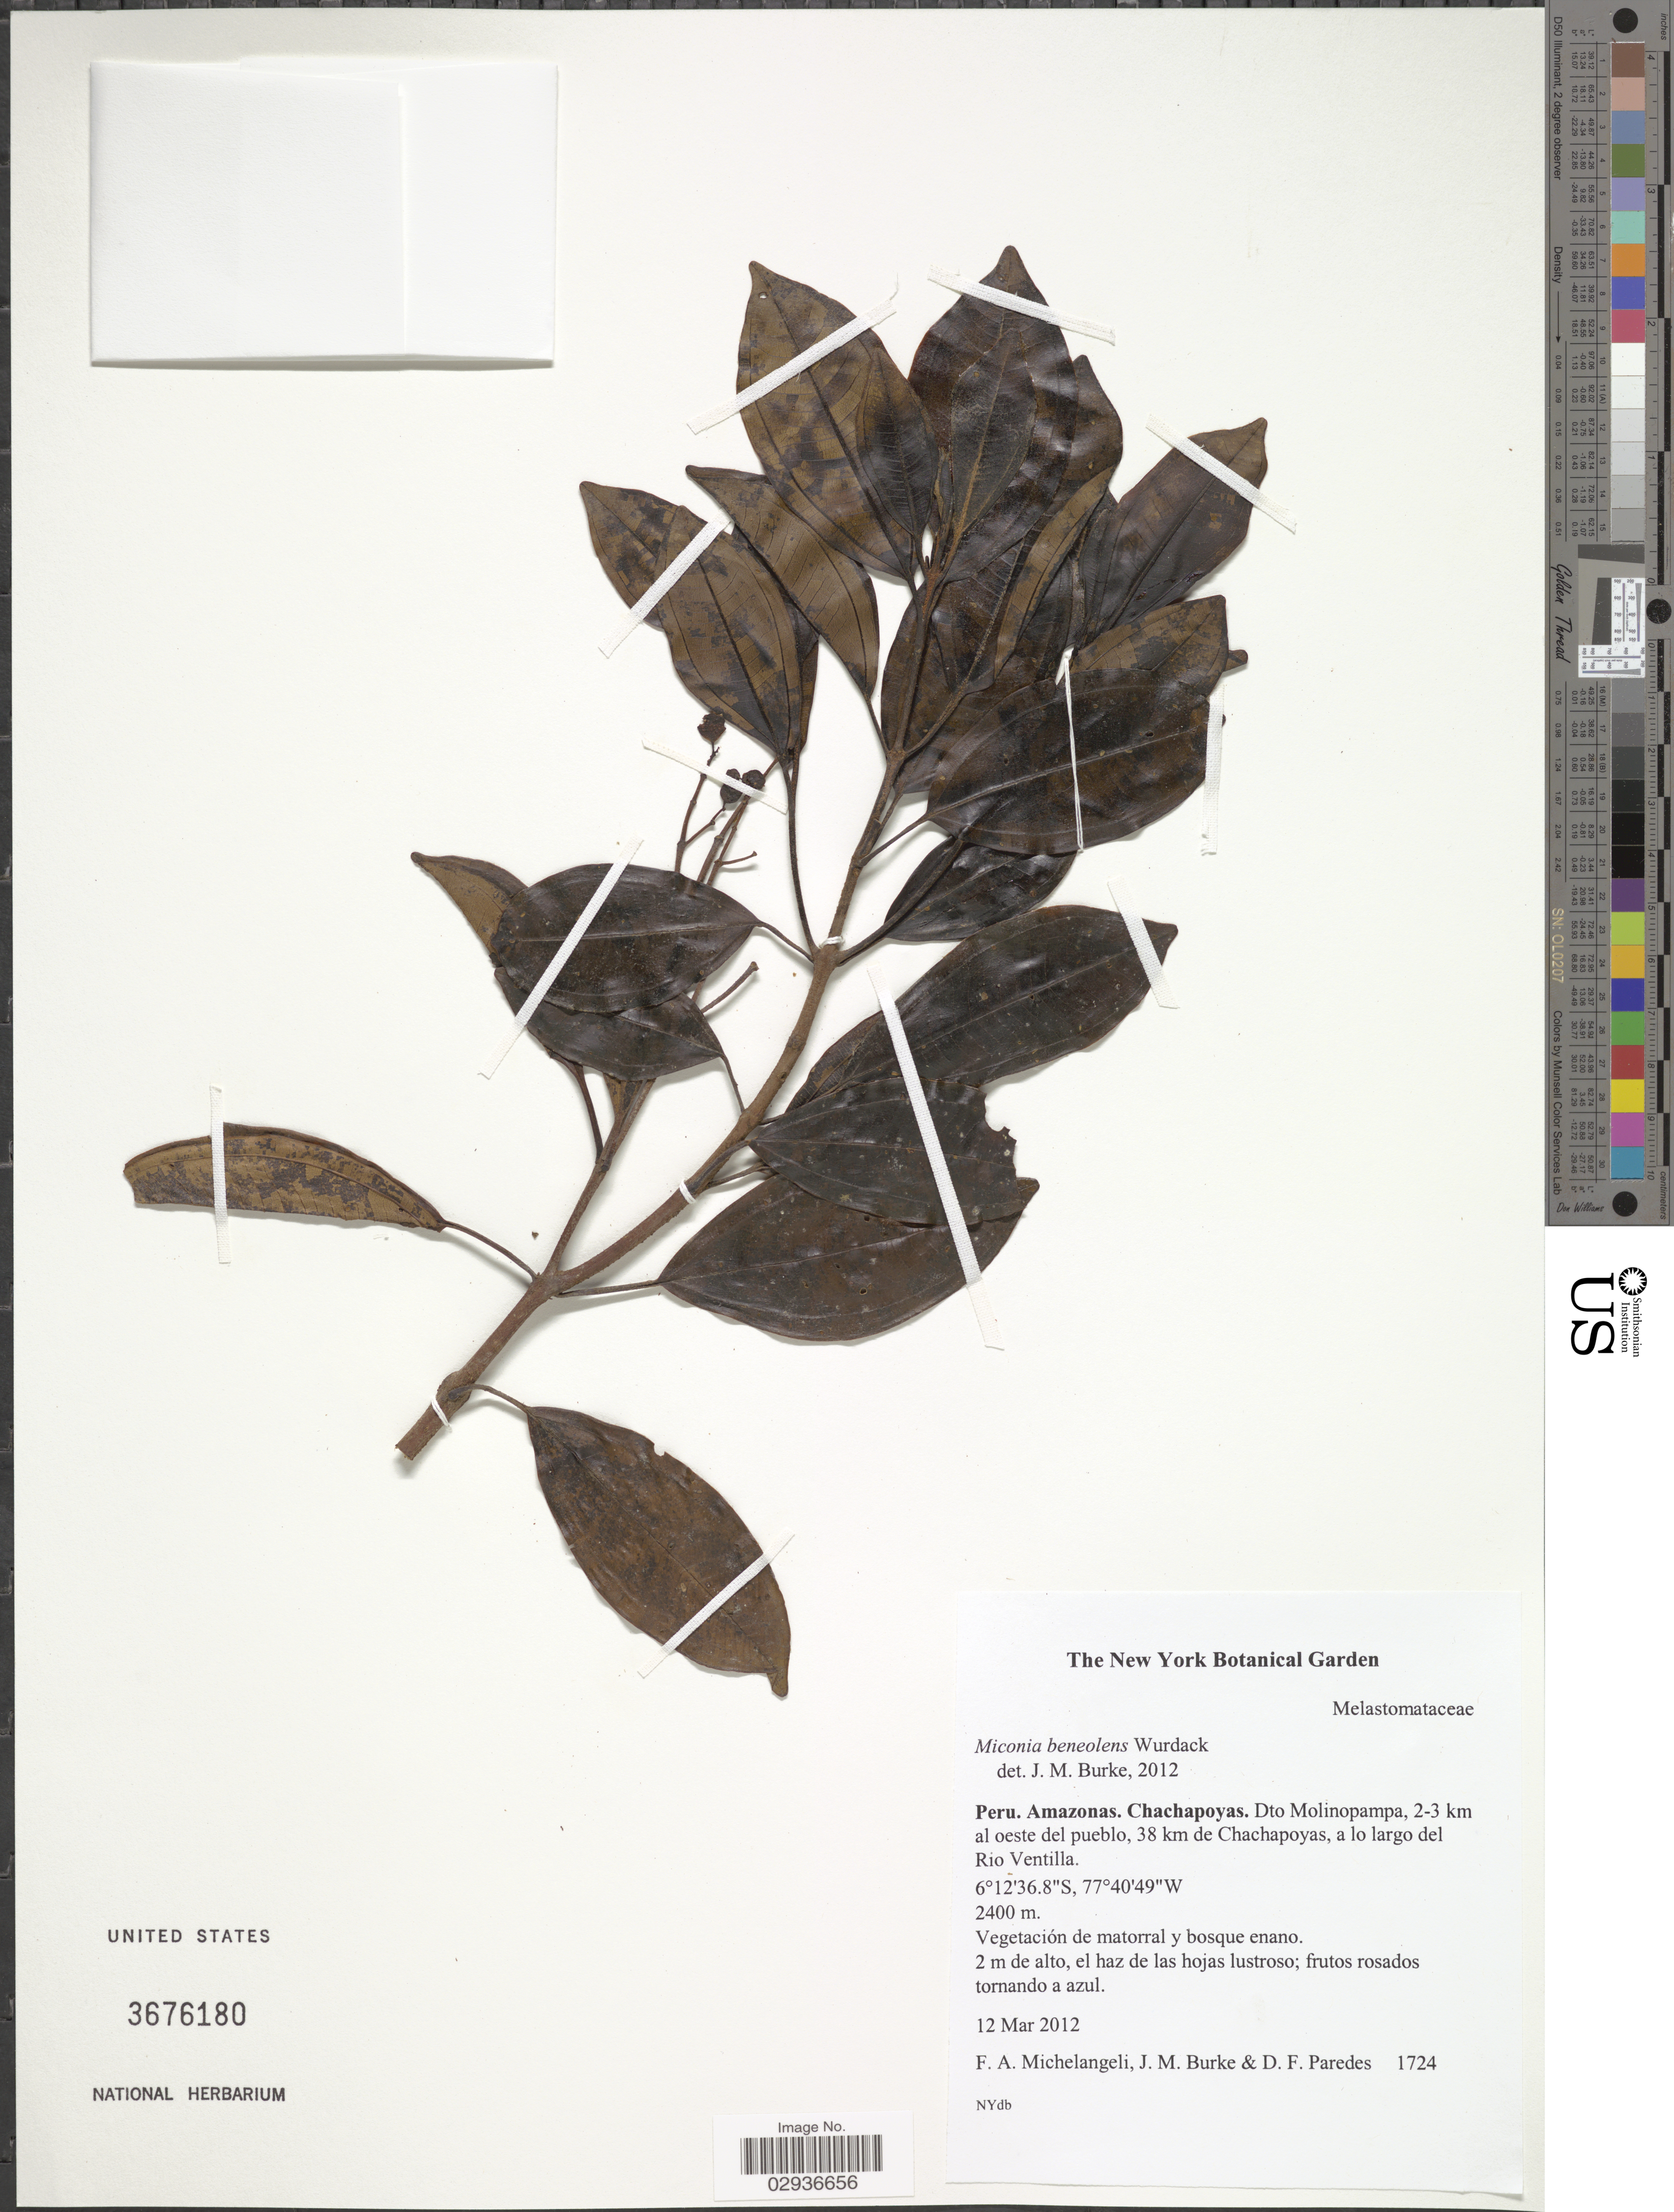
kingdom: Plantae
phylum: Tracheophyta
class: Magnoliopsida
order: Myrtales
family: Melastomataceae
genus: Miconia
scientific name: Miconia beneolens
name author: Wurdack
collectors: F. A. Michelangeli, Jac. M. Burke & D. Paredes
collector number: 1724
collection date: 2012-03-12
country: Peru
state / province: Amazonas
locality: Chachapoyas. Dto. Molinopampa, 2-3 km al oeste del pueblo, 38 km de Chachapoyas, a lo largo del Rio Ventilla.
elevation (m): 2400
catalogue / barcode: US 3676180